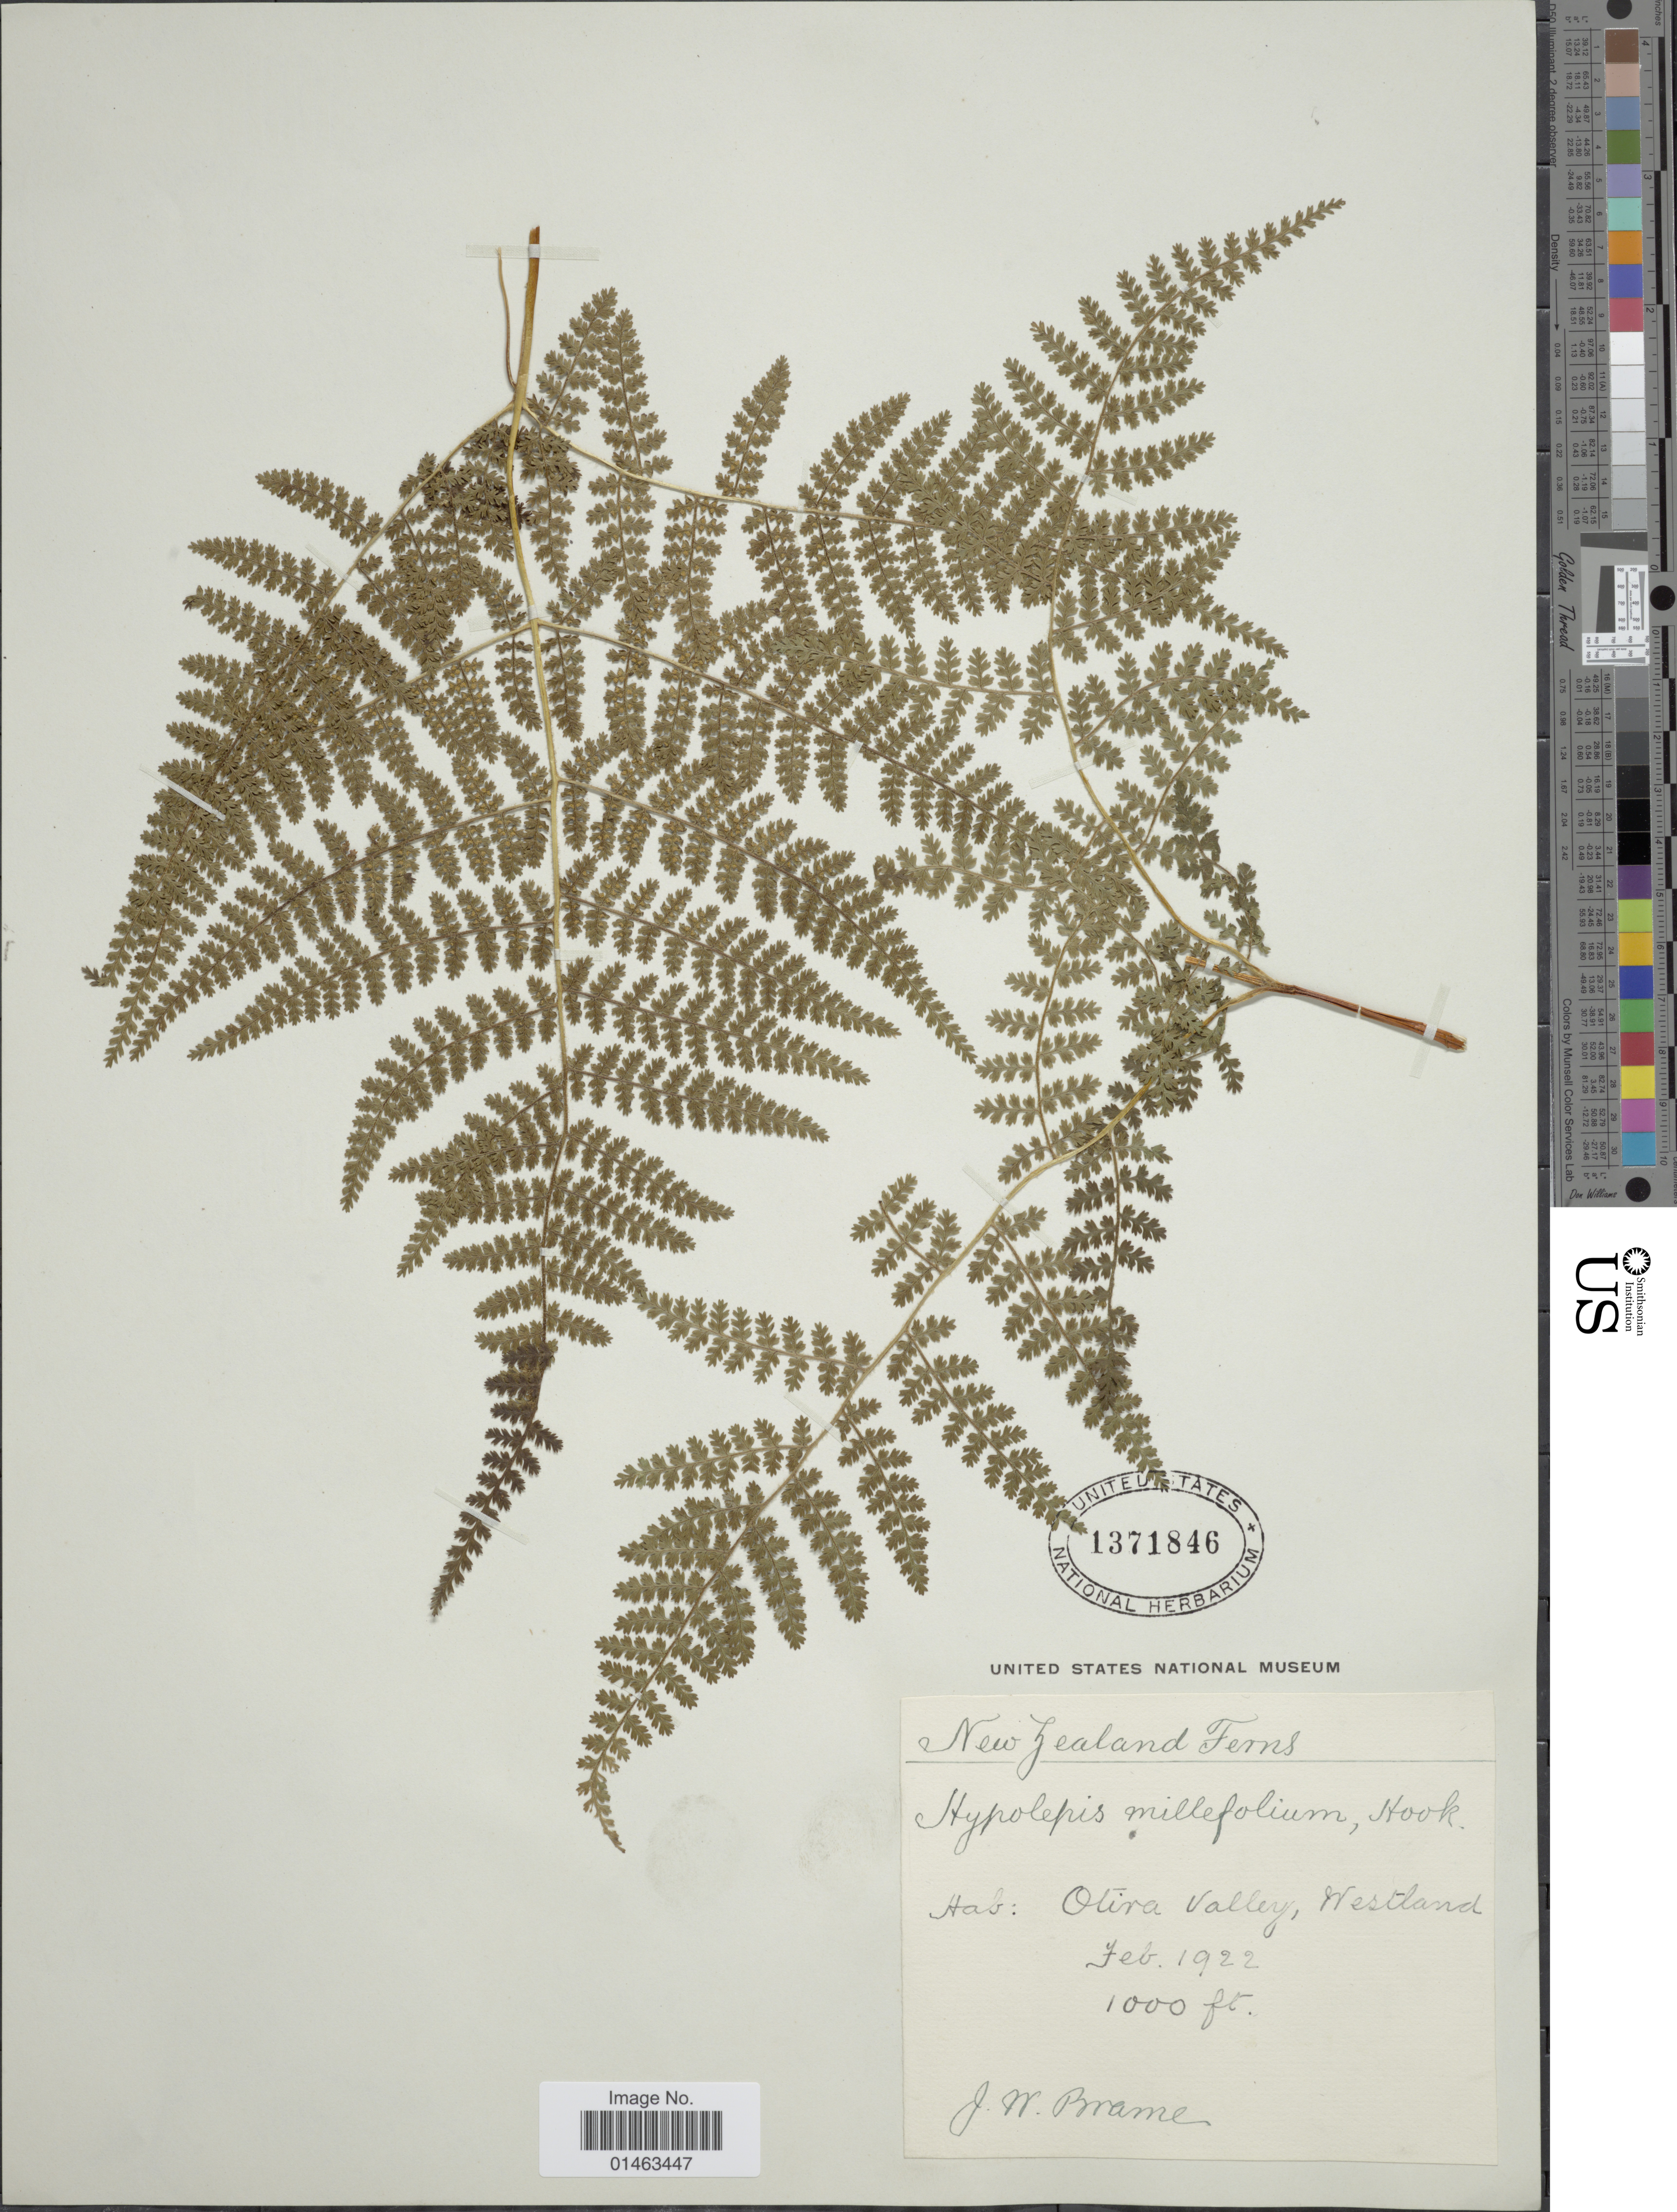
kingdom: Plantae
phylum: Tracheophyta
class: Polypodiopsida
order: Polypodiales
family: Dennstaedtiaceae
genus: Hypolepis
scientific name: Hypolepis millefolium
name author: Hook.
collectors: J. Brame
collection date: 1922-02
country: New Zealand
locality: Otira Valley, Westland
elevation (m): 305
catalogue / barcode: US 1371846